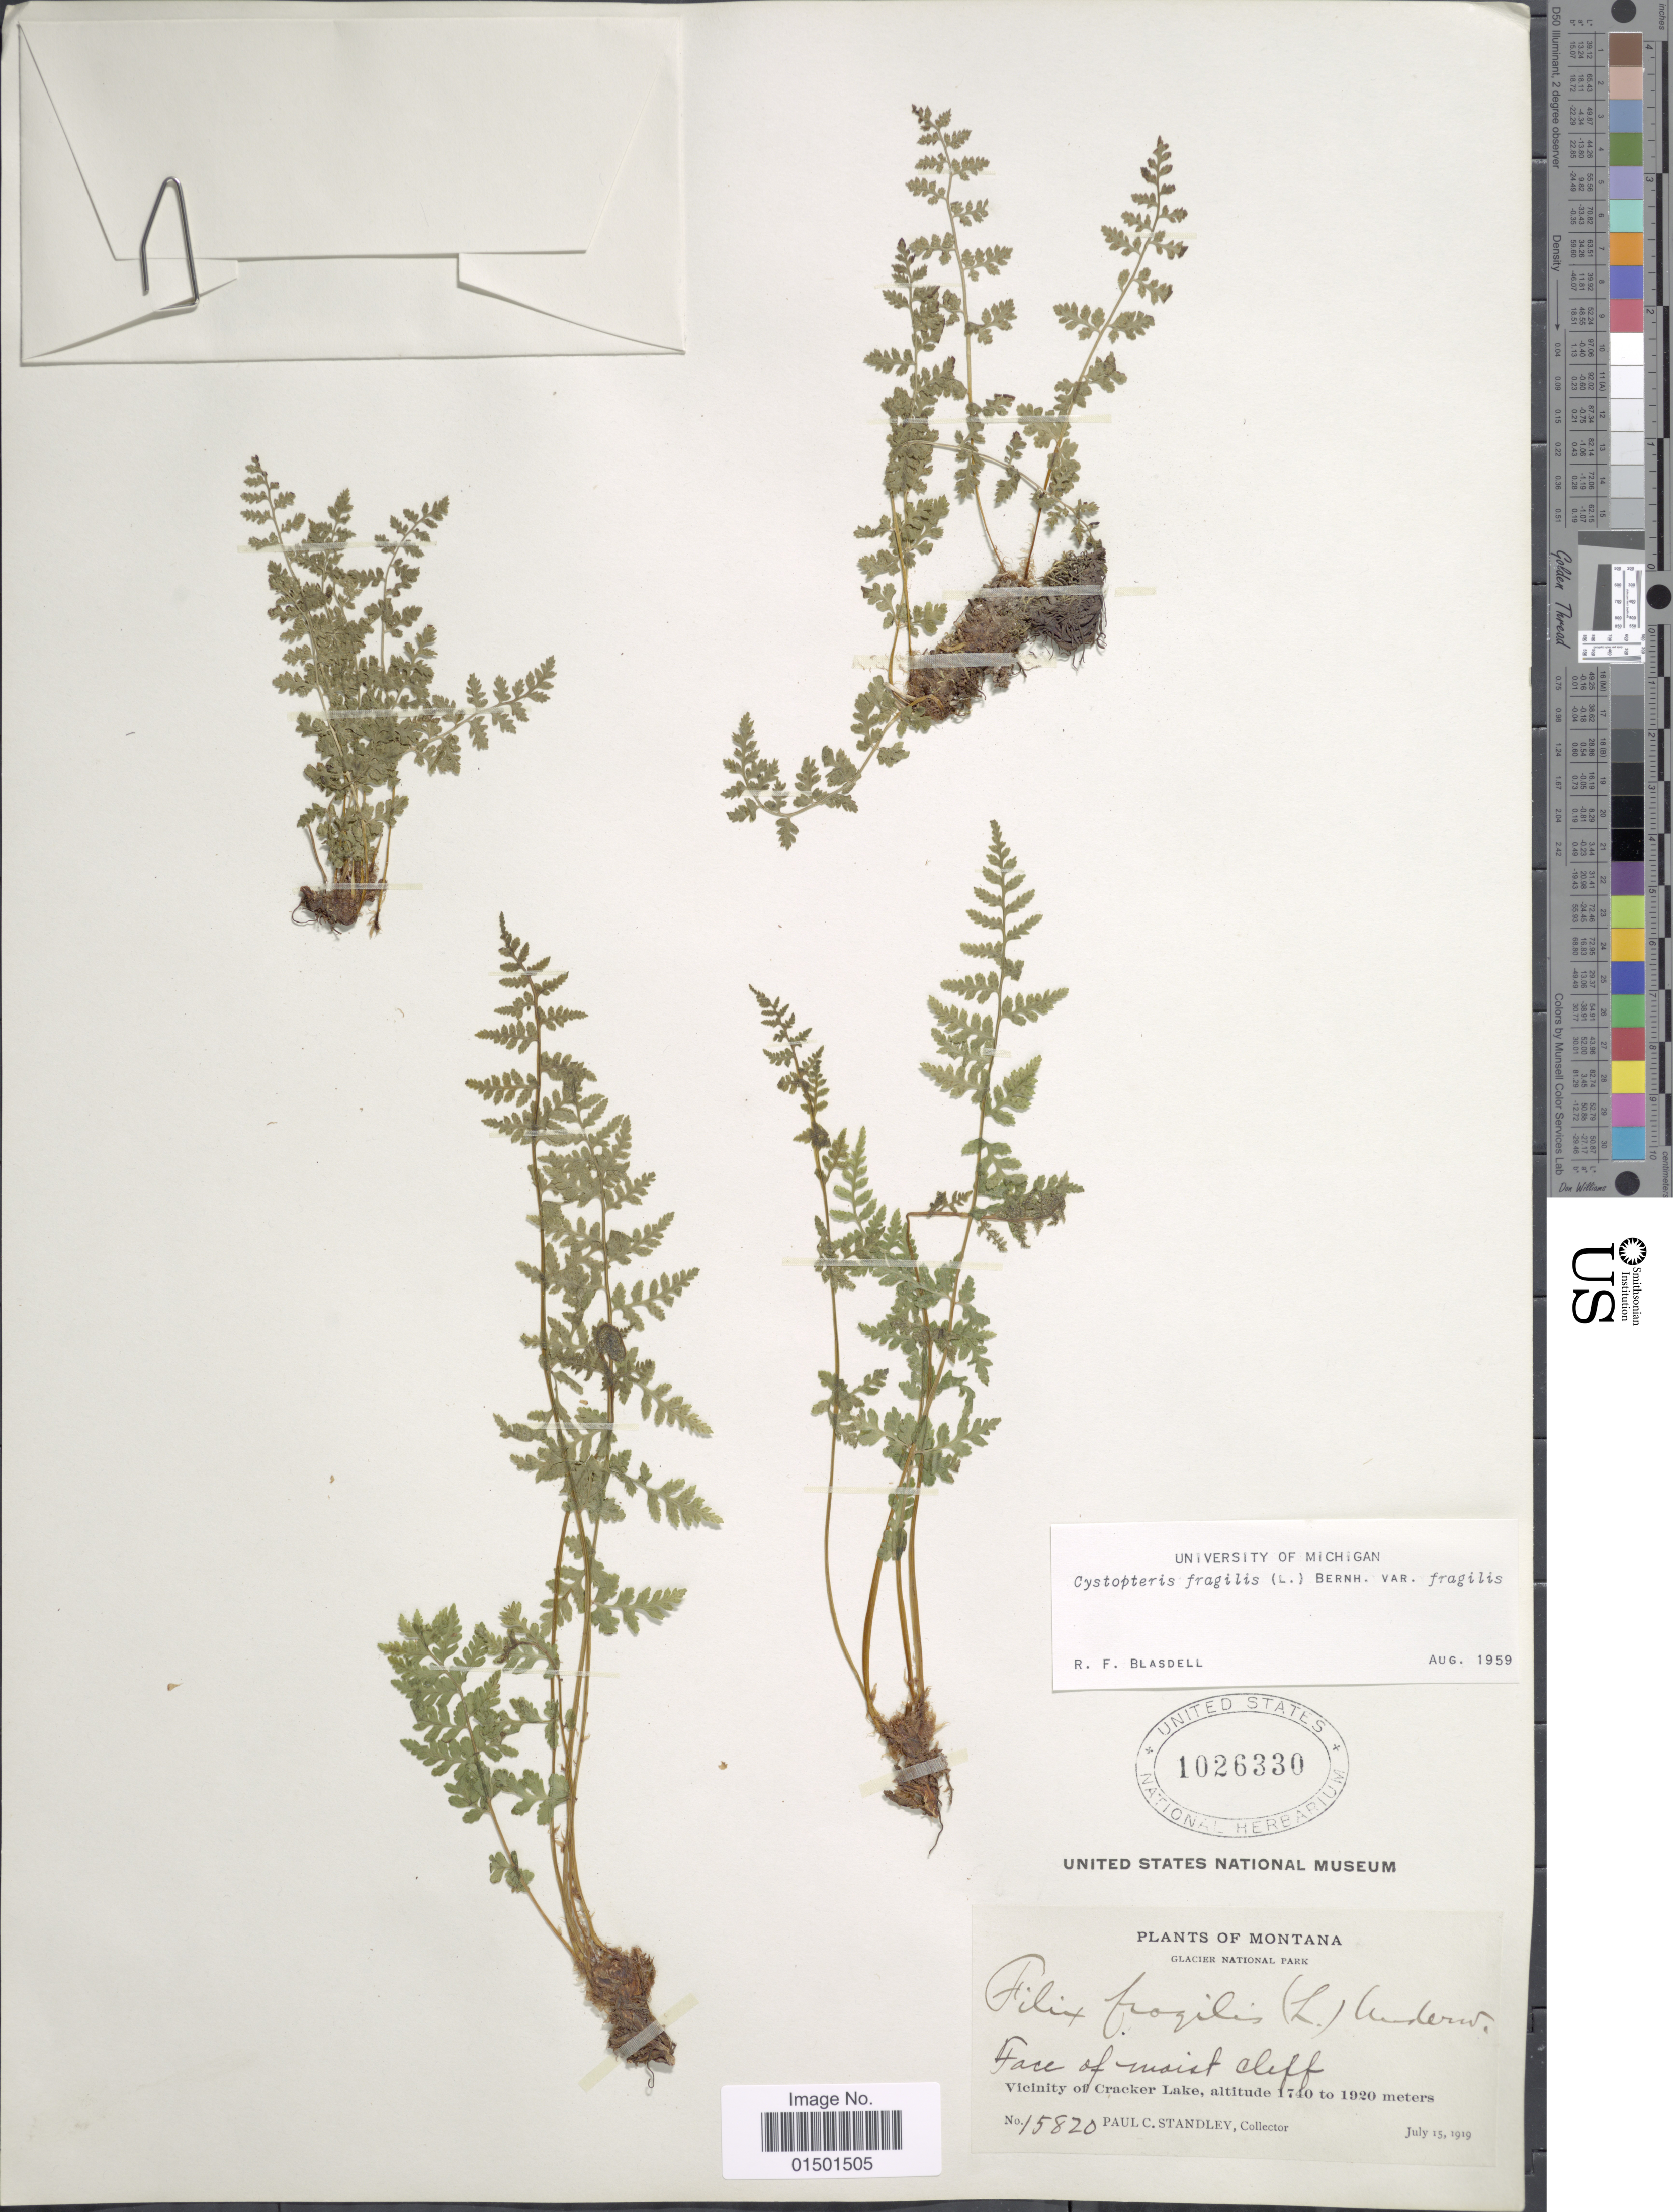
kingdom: Plantae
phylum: Tracheophyta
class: Polypodiopsida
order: Polypodiales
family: Cystopteridaceae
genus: Cystopteris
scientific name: Cystopteris fragilis var. fragilis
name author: (L.) Bernh.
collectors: P. C. Standley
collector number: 15820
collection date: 1919-07-15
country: United States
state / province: Montana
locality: Glacier National Park. Vicinity of Cracker Lake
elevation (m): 1740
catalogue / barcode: US 1026330